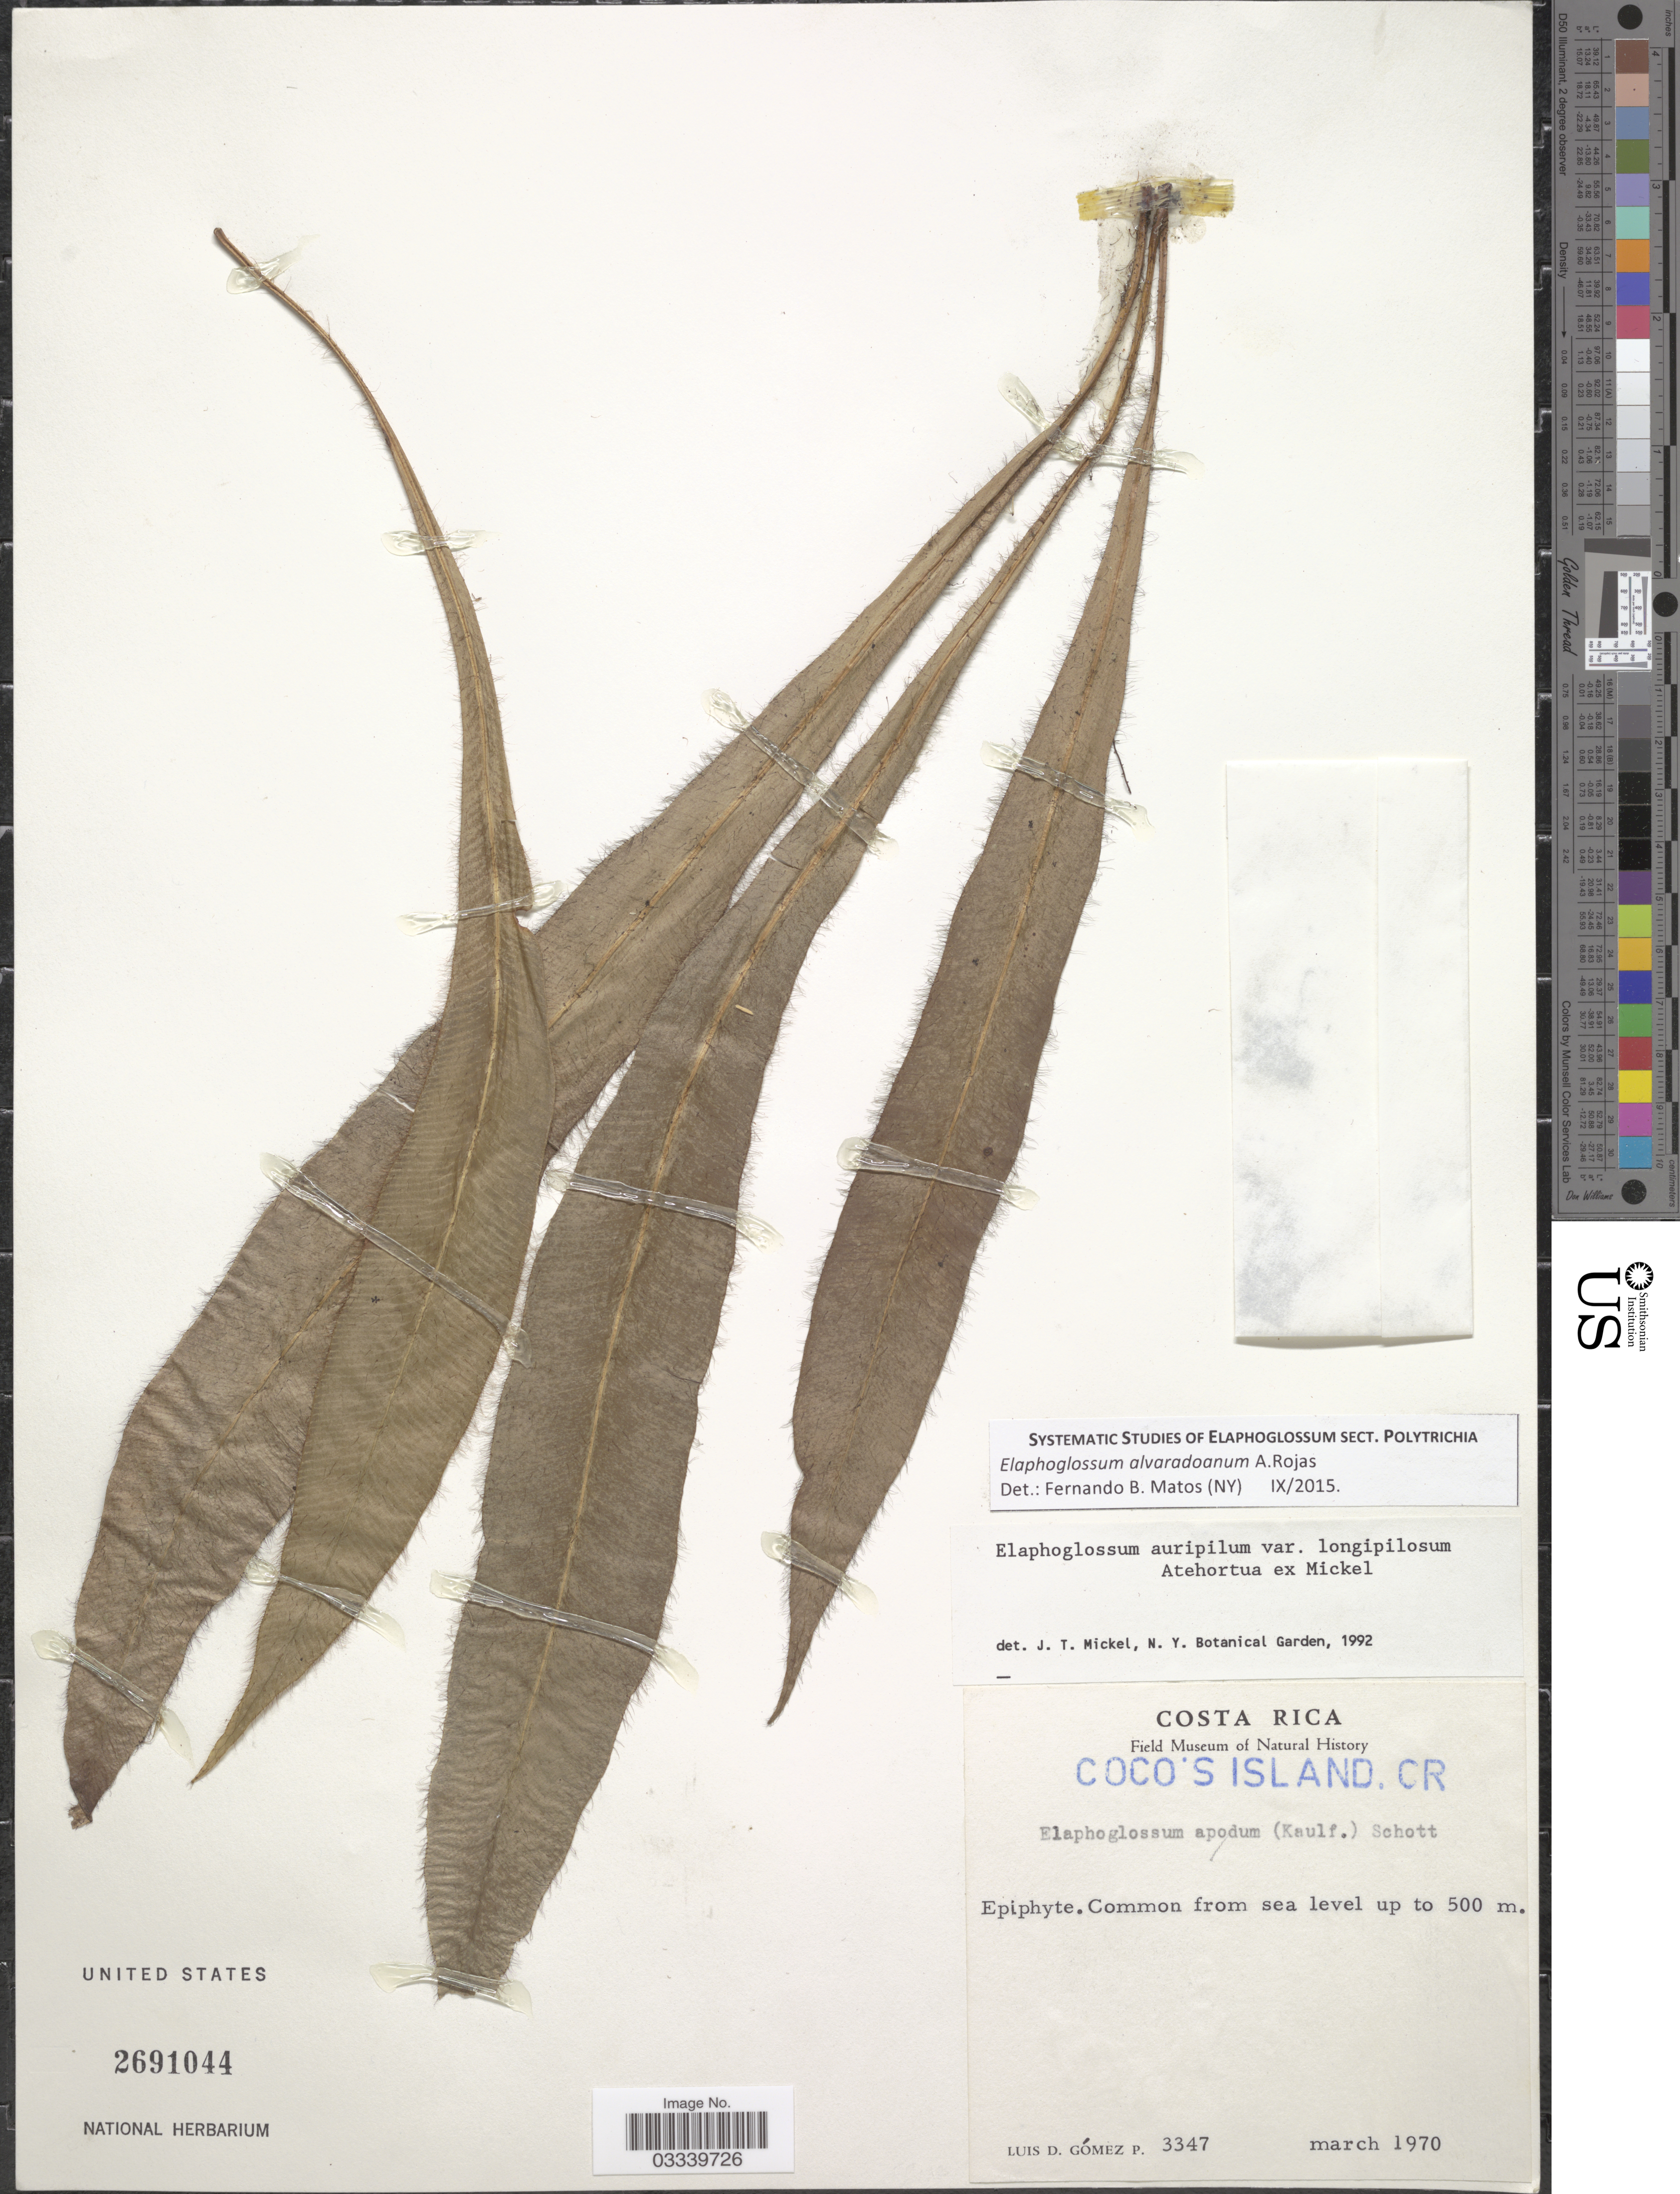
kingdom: Plantae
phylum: Tracheophyta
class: Polypodiopsida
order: Polypodiales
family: Dryopteridaceae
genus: Elaphoglossum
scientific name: Elaphoglossum alvaradoanum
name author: A. Rojas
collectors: L. D. Gómez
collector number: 3347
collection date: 1970-03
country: Costa Rica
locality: Coco's Island.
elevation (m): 0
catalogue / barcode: US 2691044